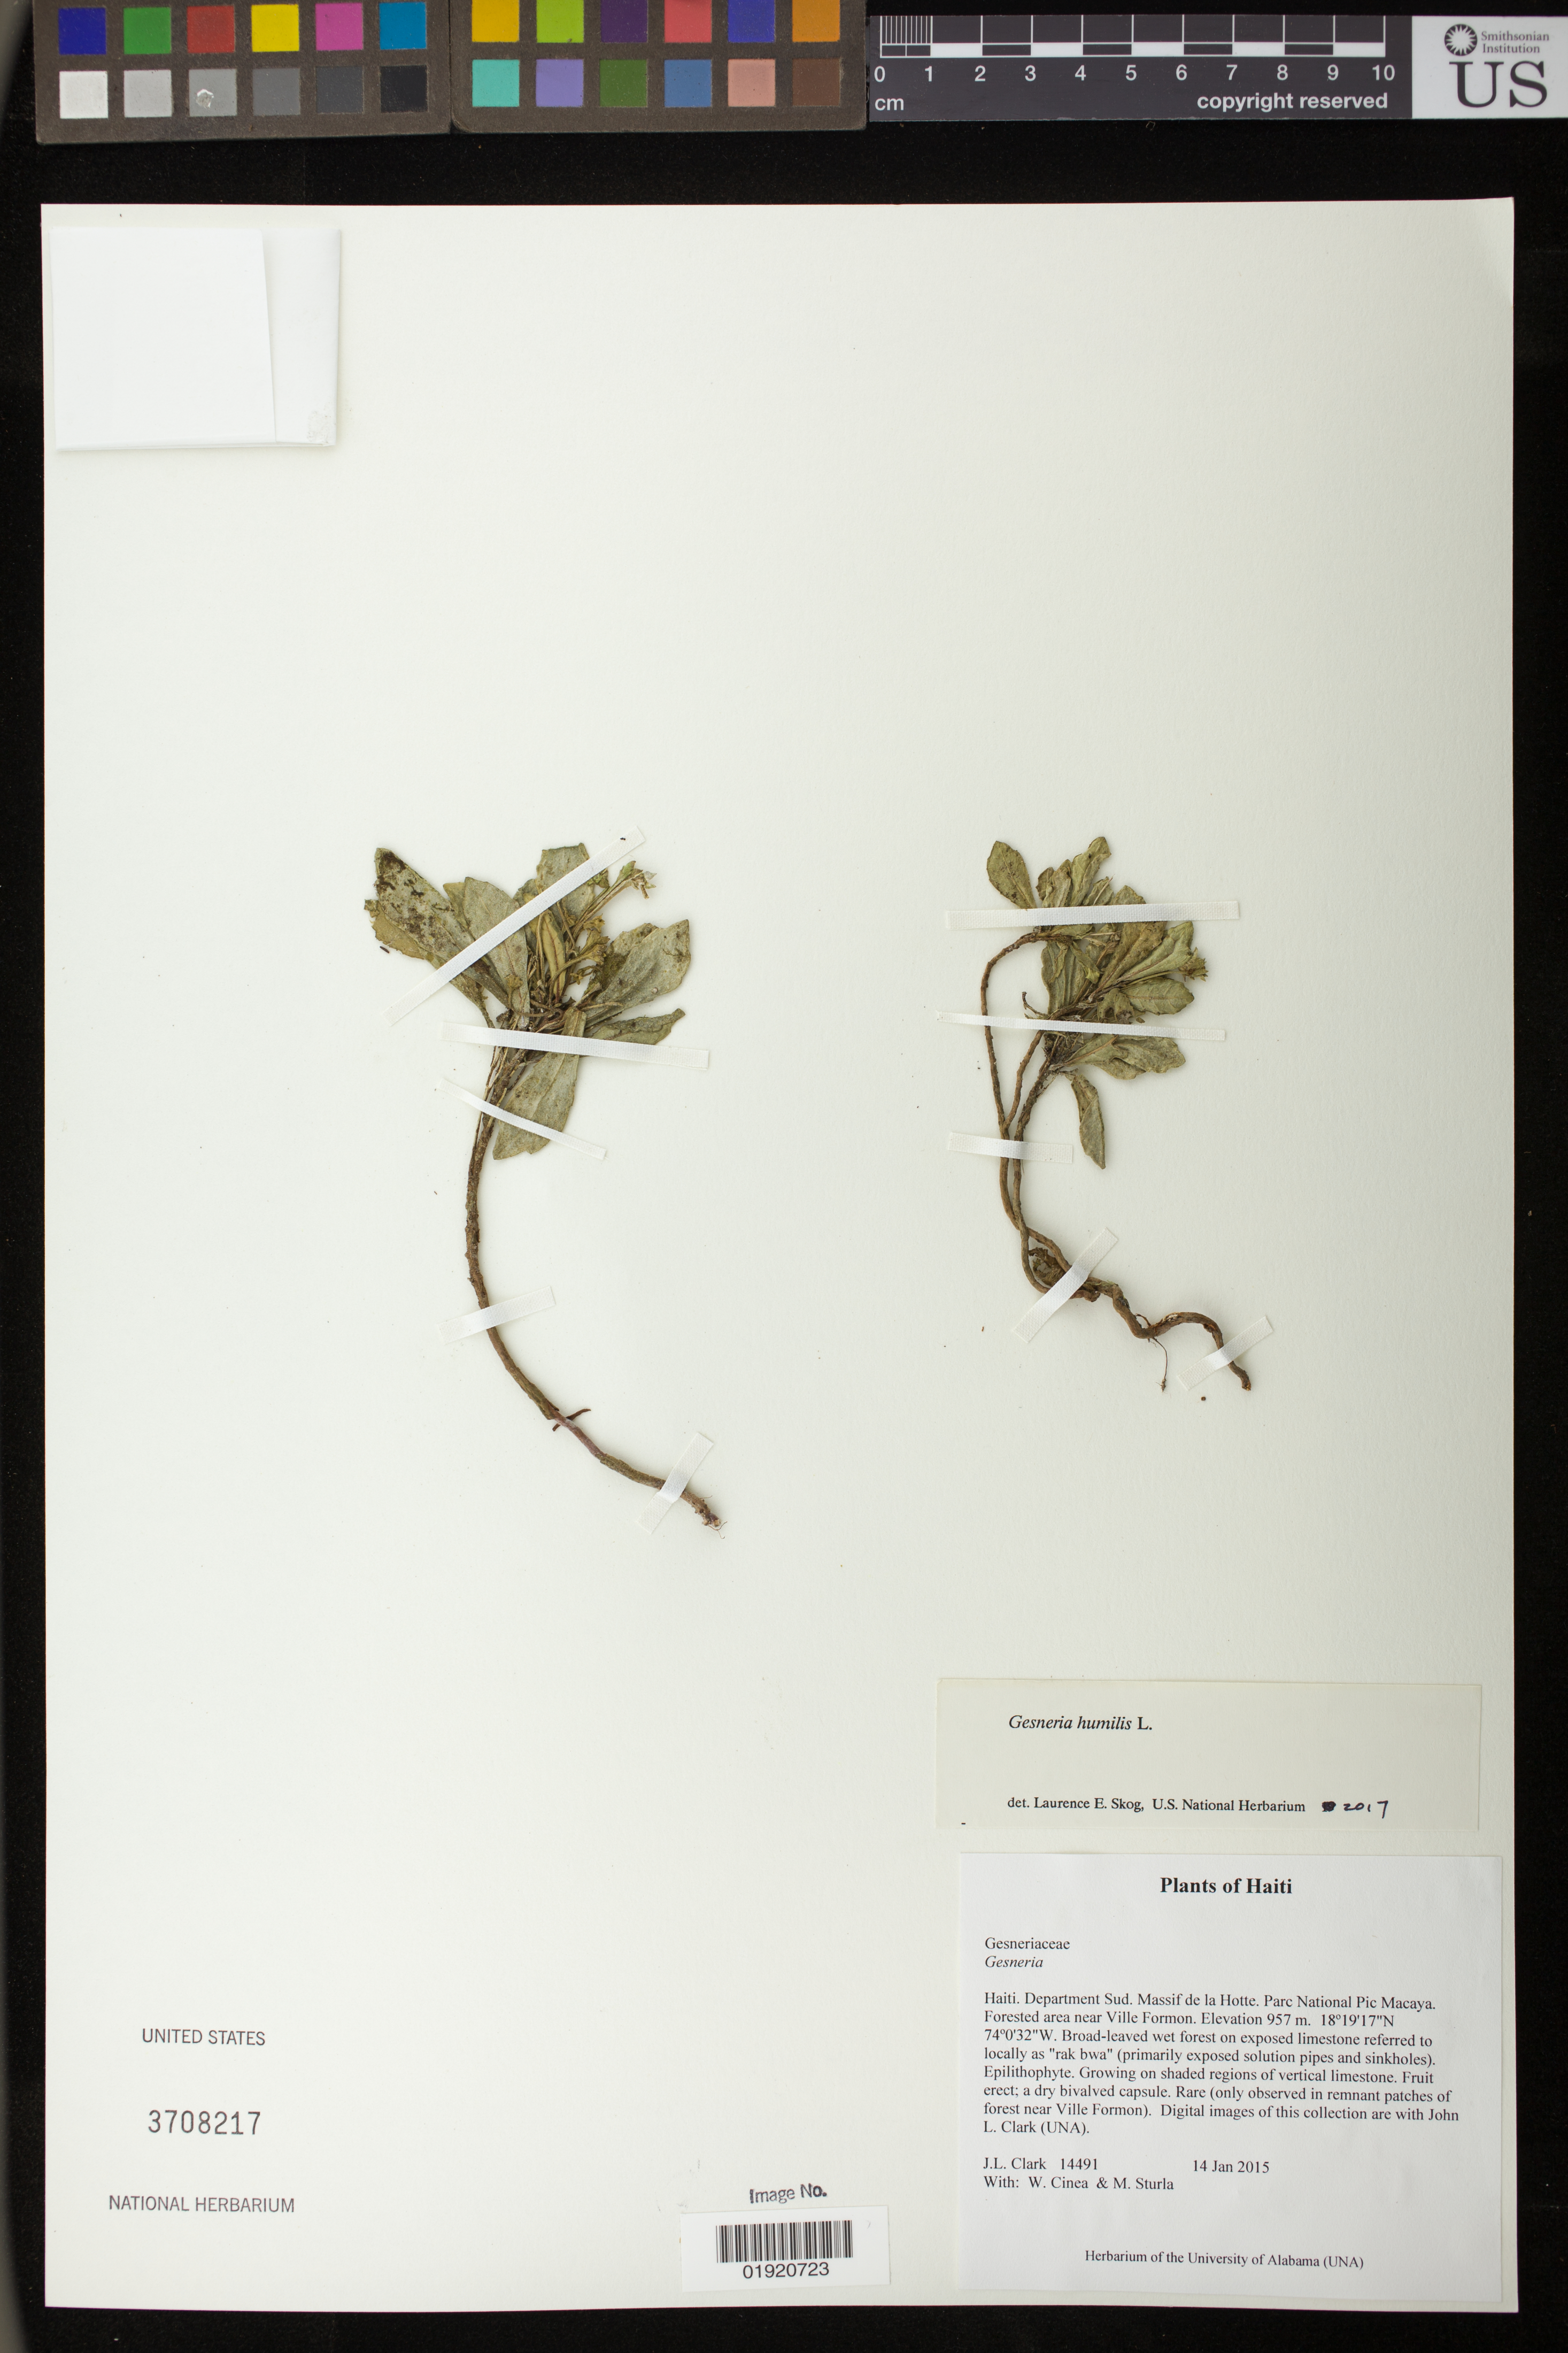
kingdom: Plantae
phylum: Tracheophyta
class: Magnoliopsida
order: Lamiales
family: Gesneriaceae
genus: Gesneria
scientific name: Gesneria radiata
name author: J.L. Clark & Cinea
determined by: Skog, Laurence E.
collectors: J. L. Clark, W. Cinea & M. Sturla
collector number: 14491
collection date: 2015-01-14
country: Haiti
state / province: Sud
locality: Haiti. Department Sud. Massif de la Hotte. Parc National Pic Macaya.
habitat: Forested area near Ville Formon. Broad-leaved wet forest on exposed limestone referred to locally as "rak bwa" (primarily exposed solution pipes and sinkholes). Growing on shaded regions of vertical limestone.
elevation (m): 957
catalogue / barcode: US 3708217